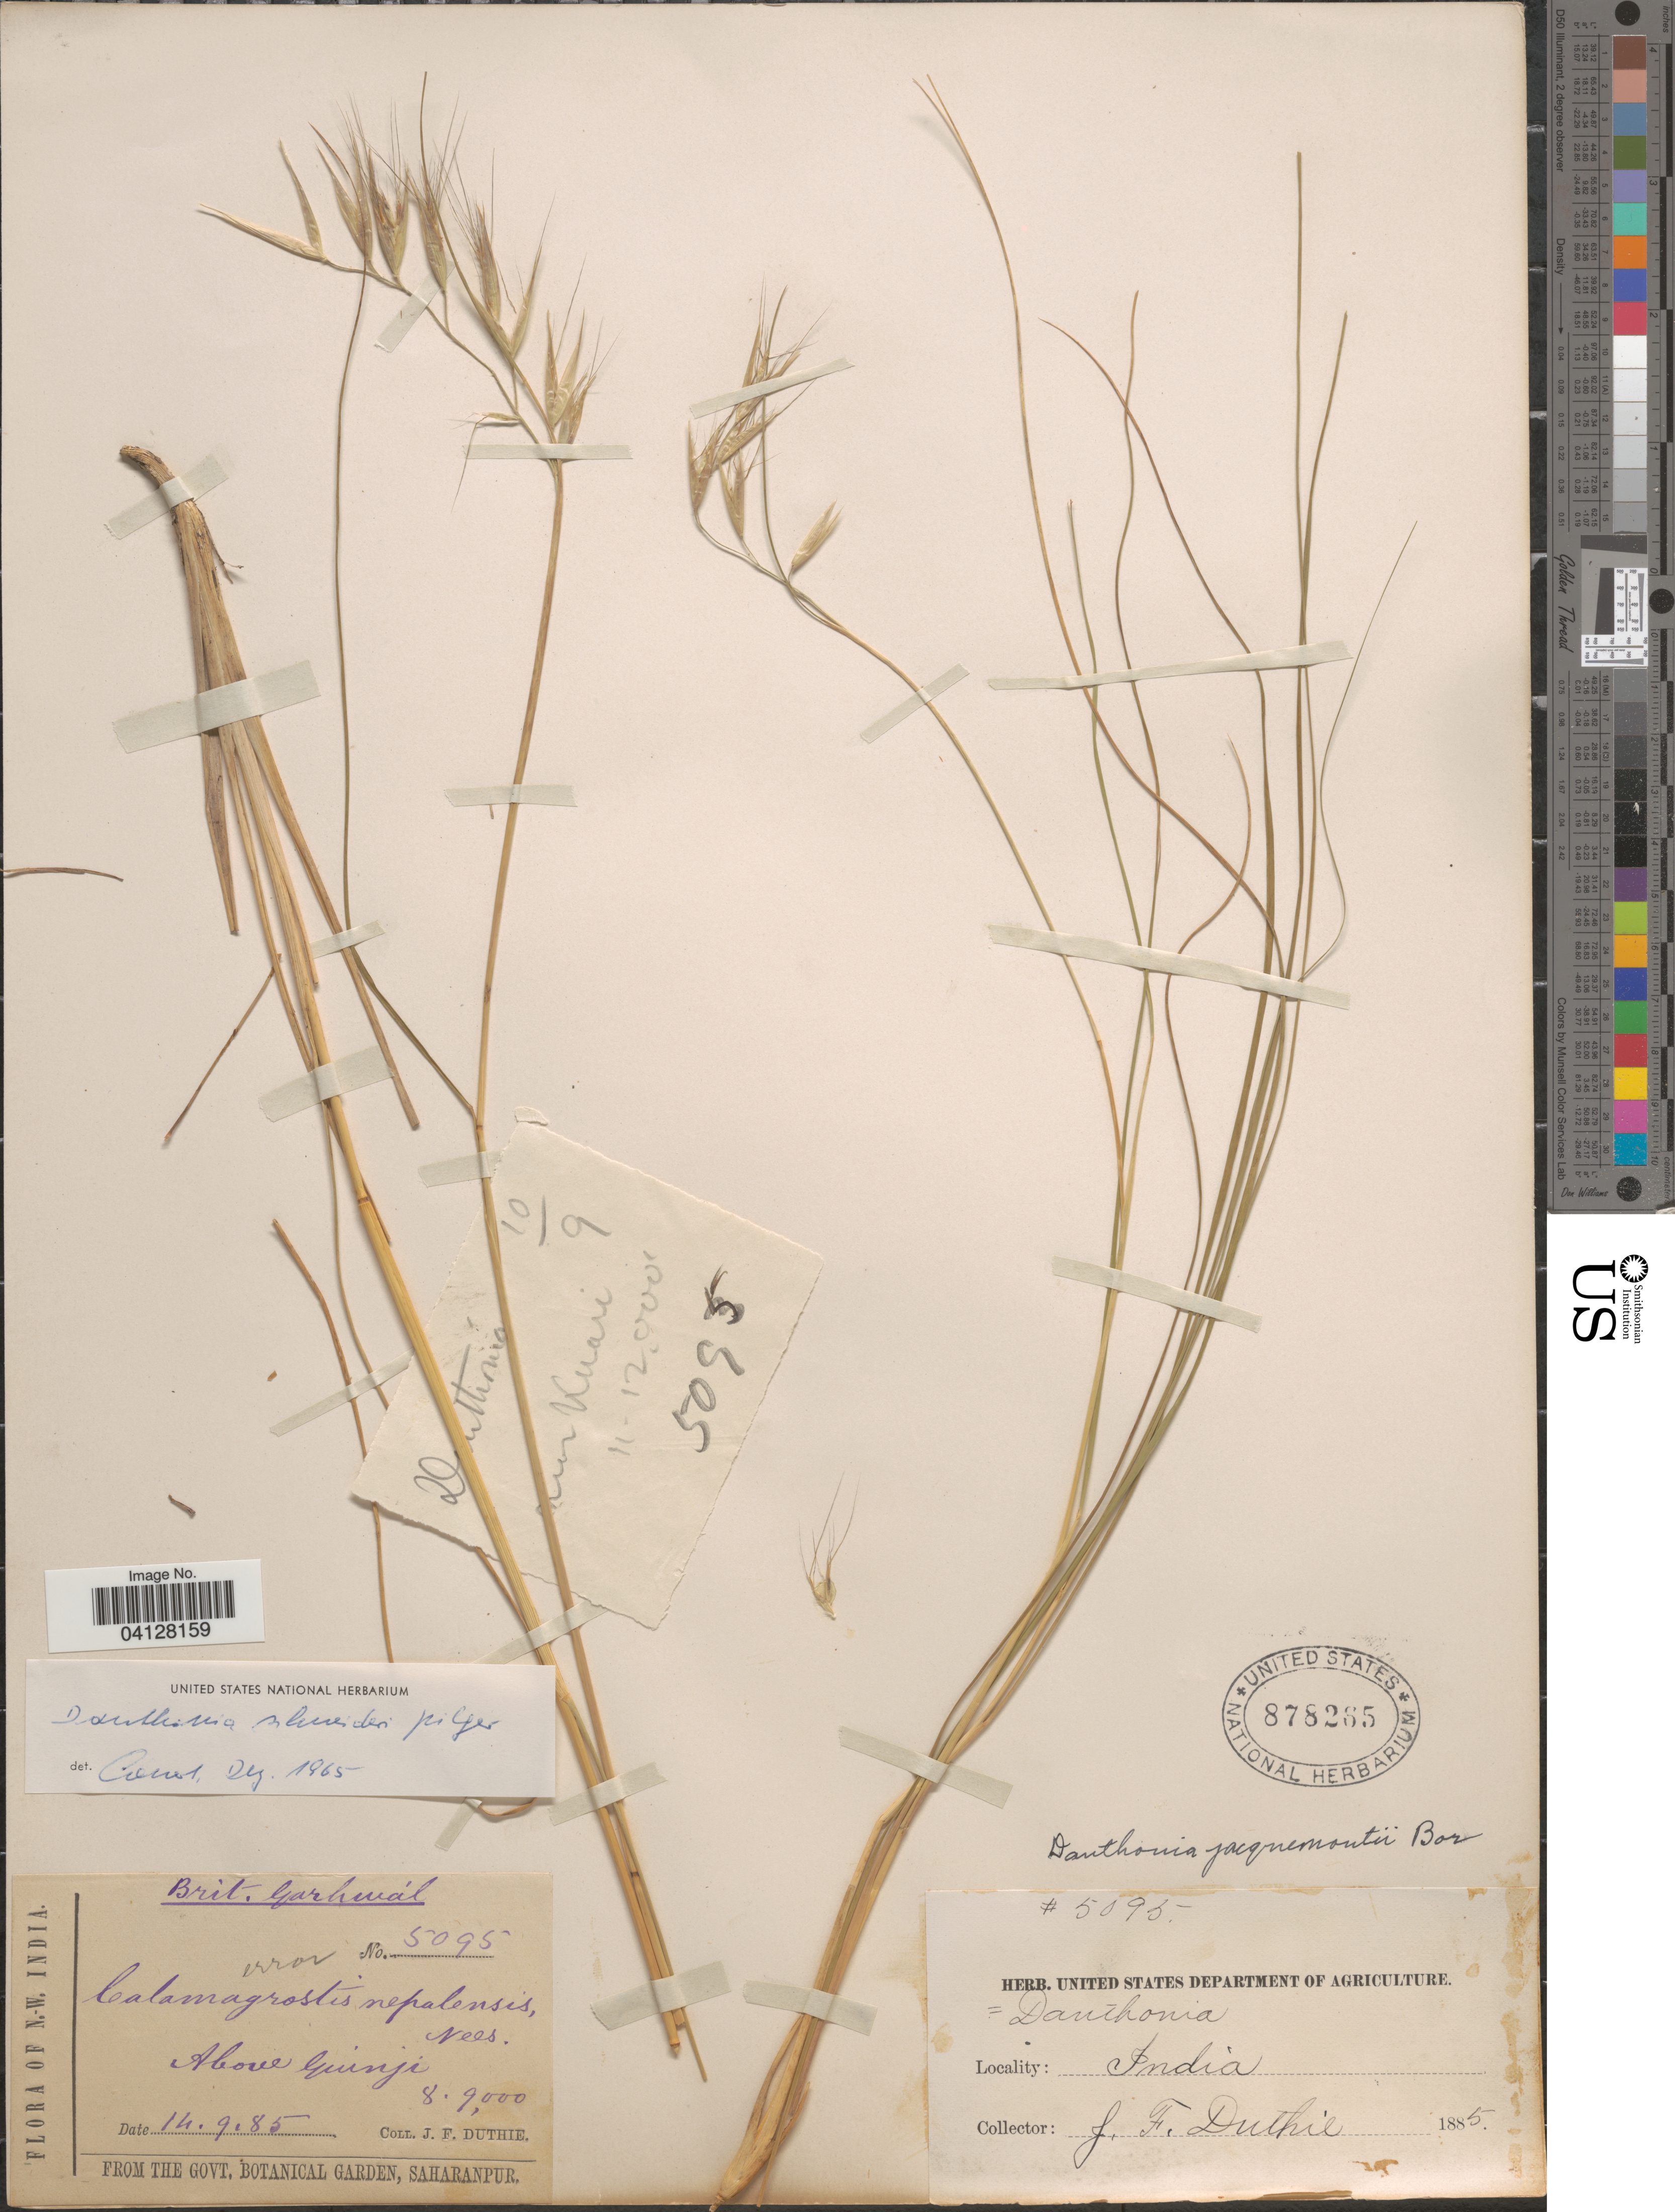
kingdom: Plantae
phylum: Tracheophyta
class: Liliopsida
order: Poales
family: Poaceae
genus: Calamagrostis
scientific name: Calamagrostis nepalensis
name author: Nees ex Steud.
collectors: J. F. Duthie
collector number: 5095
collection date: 1885-09-14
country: India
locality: Brit. Garhwál. Above Guinji.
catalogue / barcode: US 878265